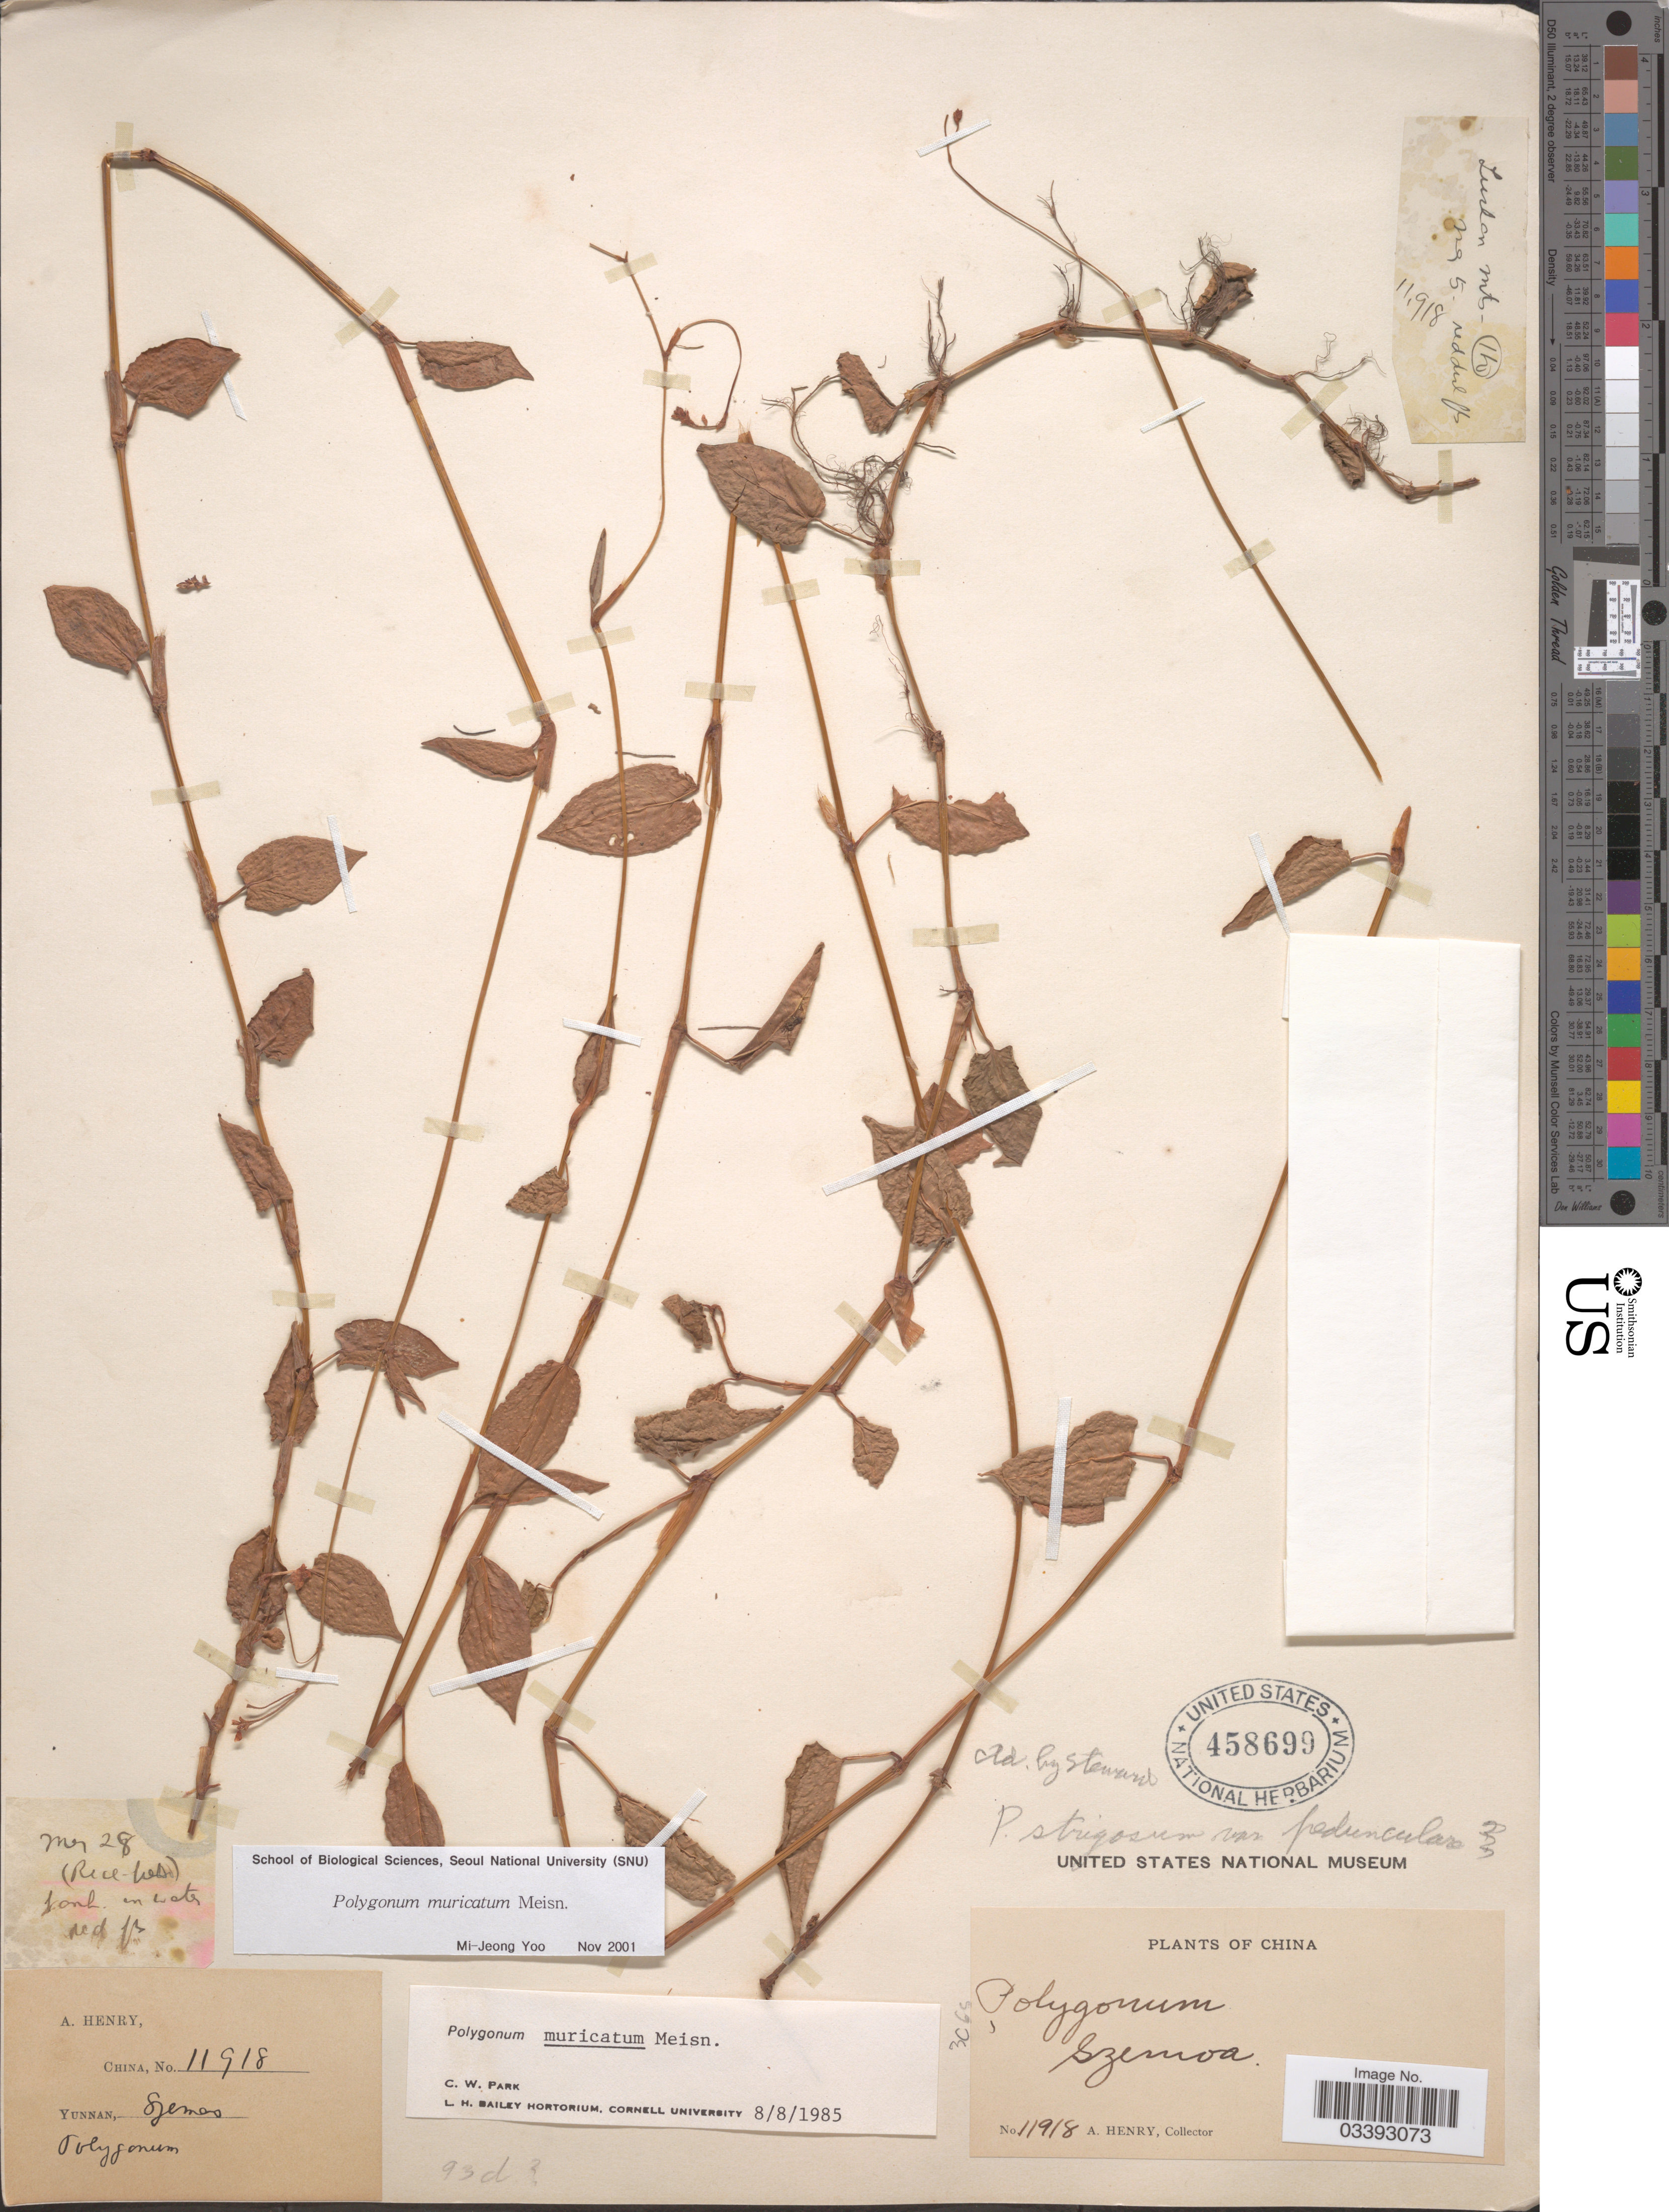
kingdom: Plantae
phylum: Tracheophyta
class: Magnoliopsida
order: Caryophyllales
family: Polygonaceae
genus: Polygonum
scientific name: Polygonum muricatum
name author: Meisn.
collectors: A. Henry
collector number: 11918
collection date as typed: Transcribed d/m/y: /5/28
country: China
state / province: Yunnan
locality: Szemoa.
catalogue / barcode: US 458699